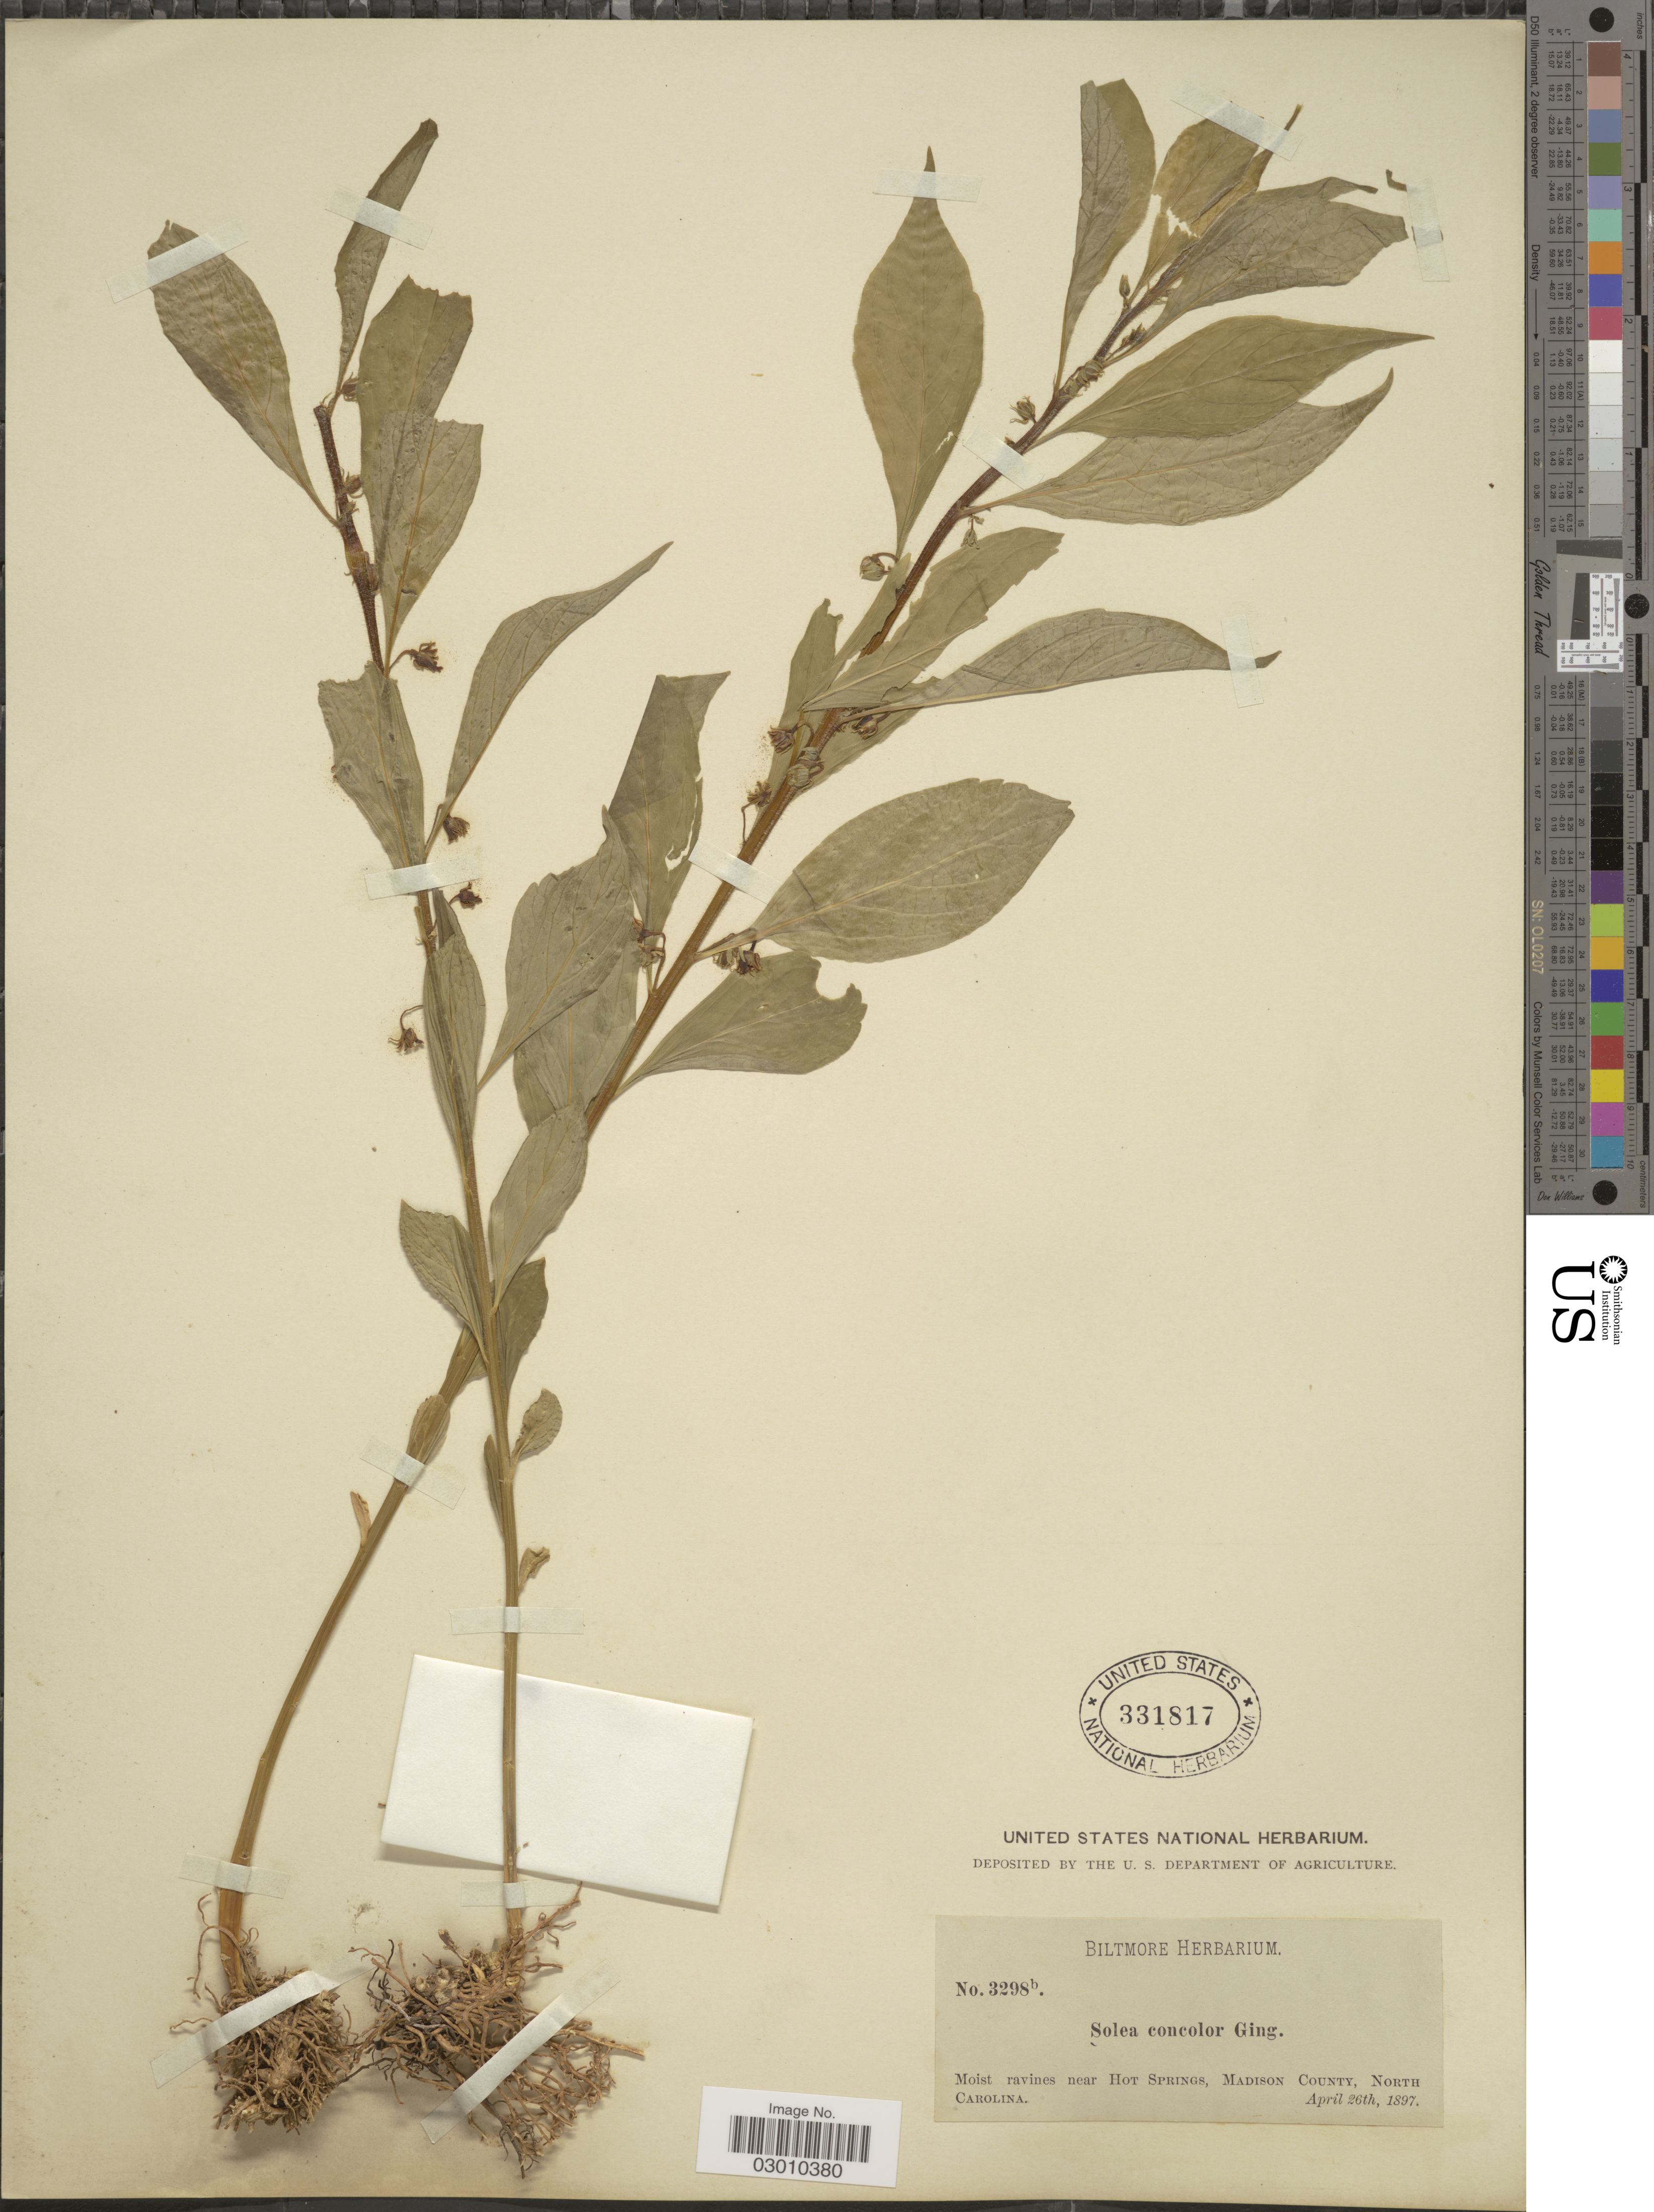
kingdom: Plantae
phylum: Tracheophyta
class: Magnoliopsida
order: Malpighiales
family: Violaceae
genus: Cubelium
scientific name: Cubelium concolor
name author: (T.F. Forst.) Raf. ex Britton & A. Br.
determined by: Strong, Mark T., (BOT), Smithsonian Institution - National Museum of Natural History (UNITED STATES)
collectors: ex herb. Biltmore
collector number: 3298b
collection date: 1897-04-26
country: United States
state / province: North Carolina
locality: Moist ravines near Hot Springs, Madison County.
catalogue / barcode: US 331817